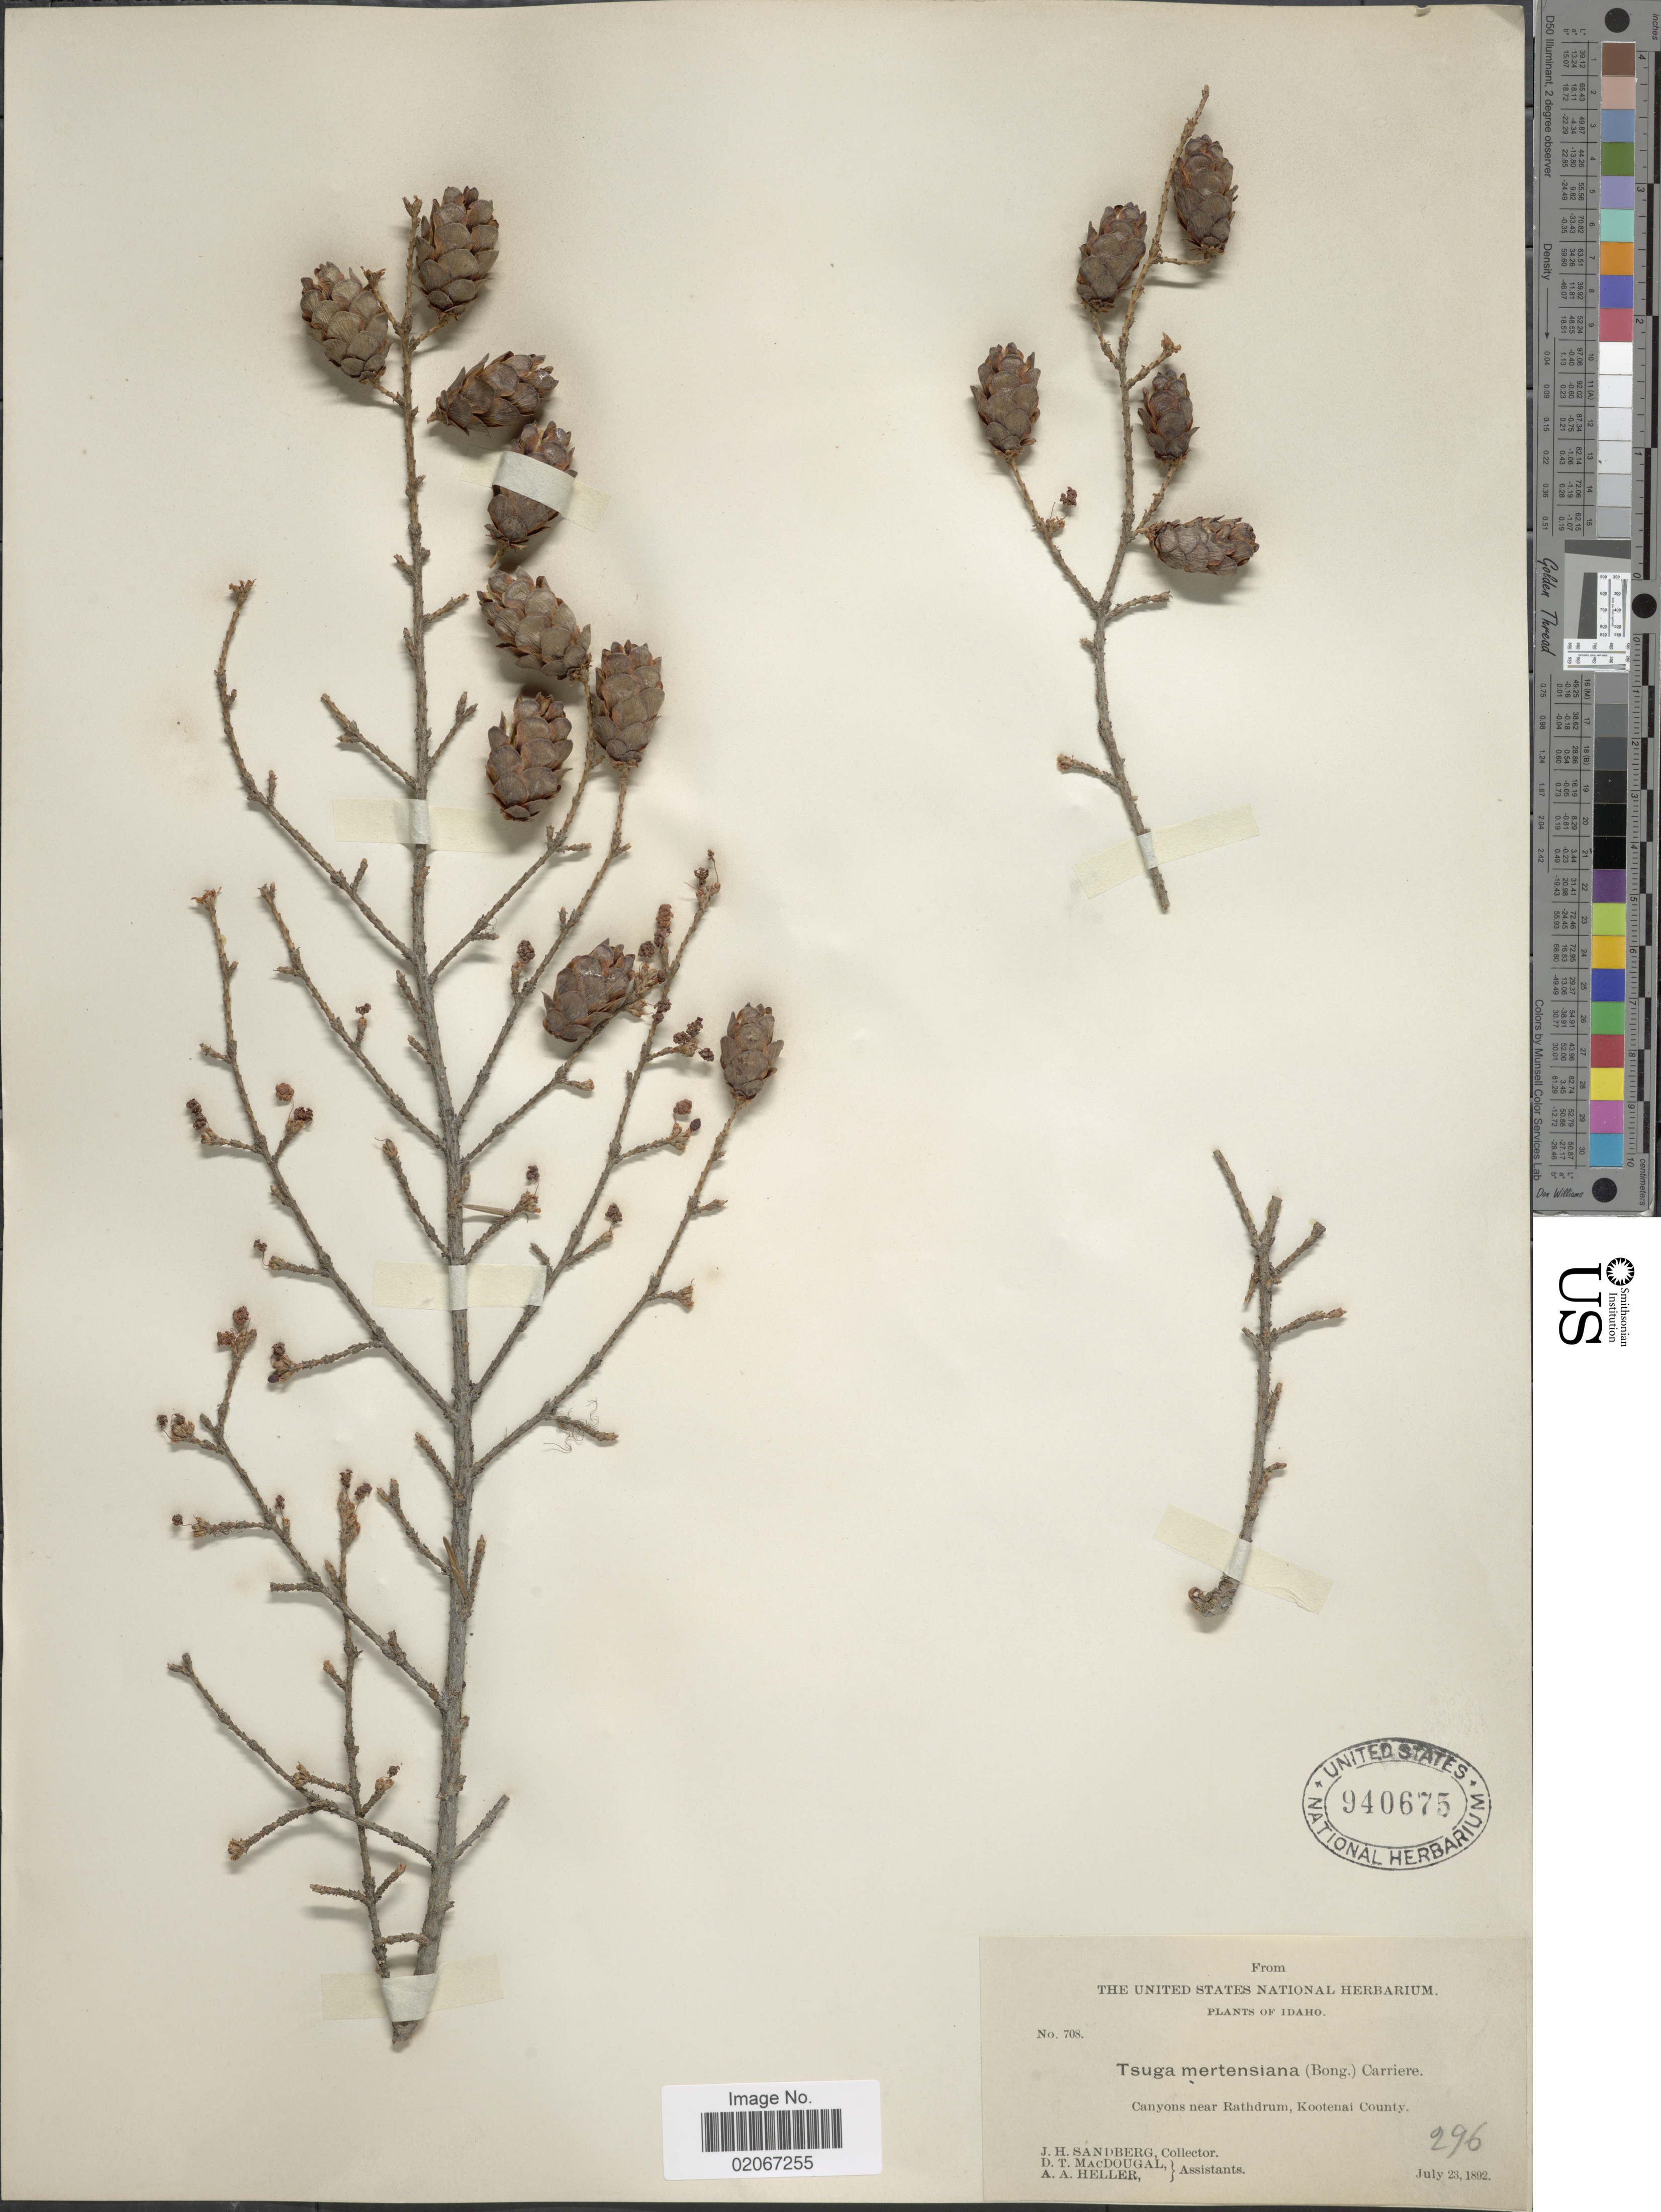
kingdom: Plantae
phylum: Tracheophyta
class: Pinopsida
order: Pinales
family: Pinaceae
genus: Tsuga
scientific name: Tsuga heterophylla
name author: (Raf.) Sarg.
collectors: J. H. Sandberg, D. T. MacDougal & A. A. Heller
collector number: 708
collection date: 1893-07-23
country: United States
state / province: Idaho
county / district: Kootenai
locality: Canyons near Rathdrum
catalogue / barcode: US 940675